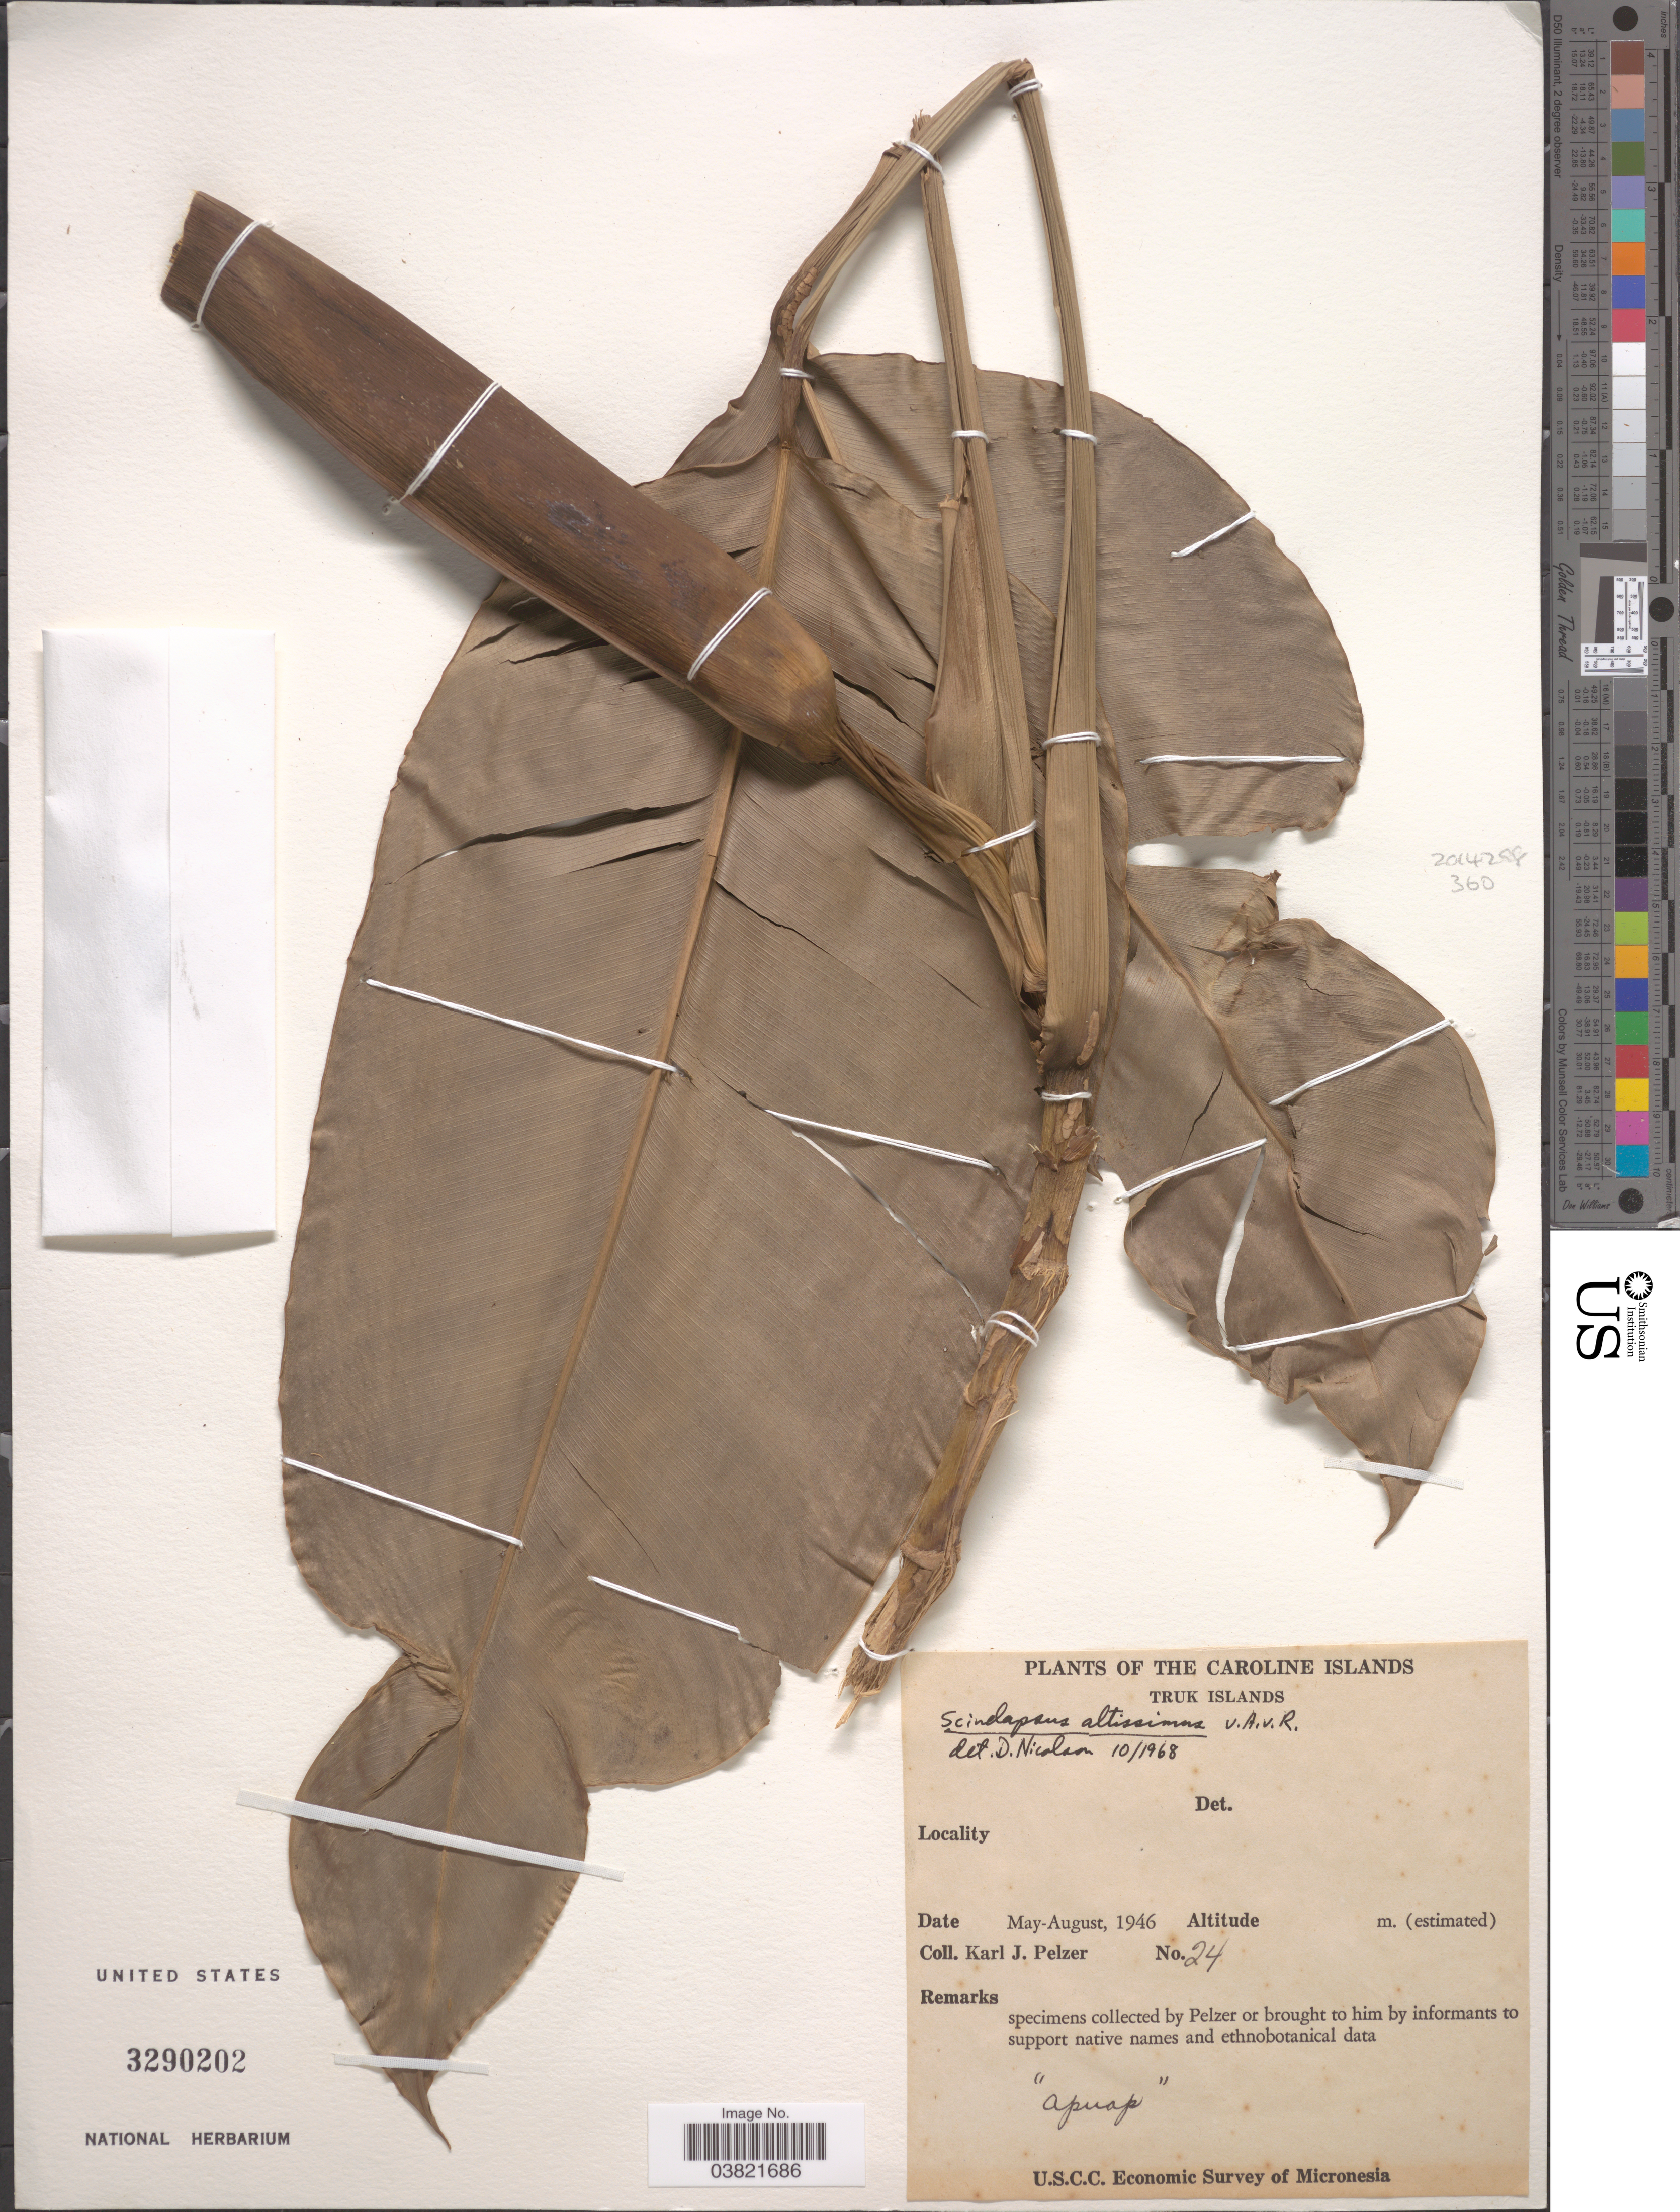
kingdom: Plantae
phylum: Tracheophyta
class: Liliopsida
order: Alismatales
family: Araceae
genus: Scindapsus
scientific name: Scindapsus altissimus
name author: Alderw.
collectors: K. J. Pelzer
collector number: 24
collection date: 1946-05/1946-08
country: Micronesia, Federated States of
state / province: Truk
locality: Caroline Islands. Truk Islands.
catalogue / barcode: US 3290202